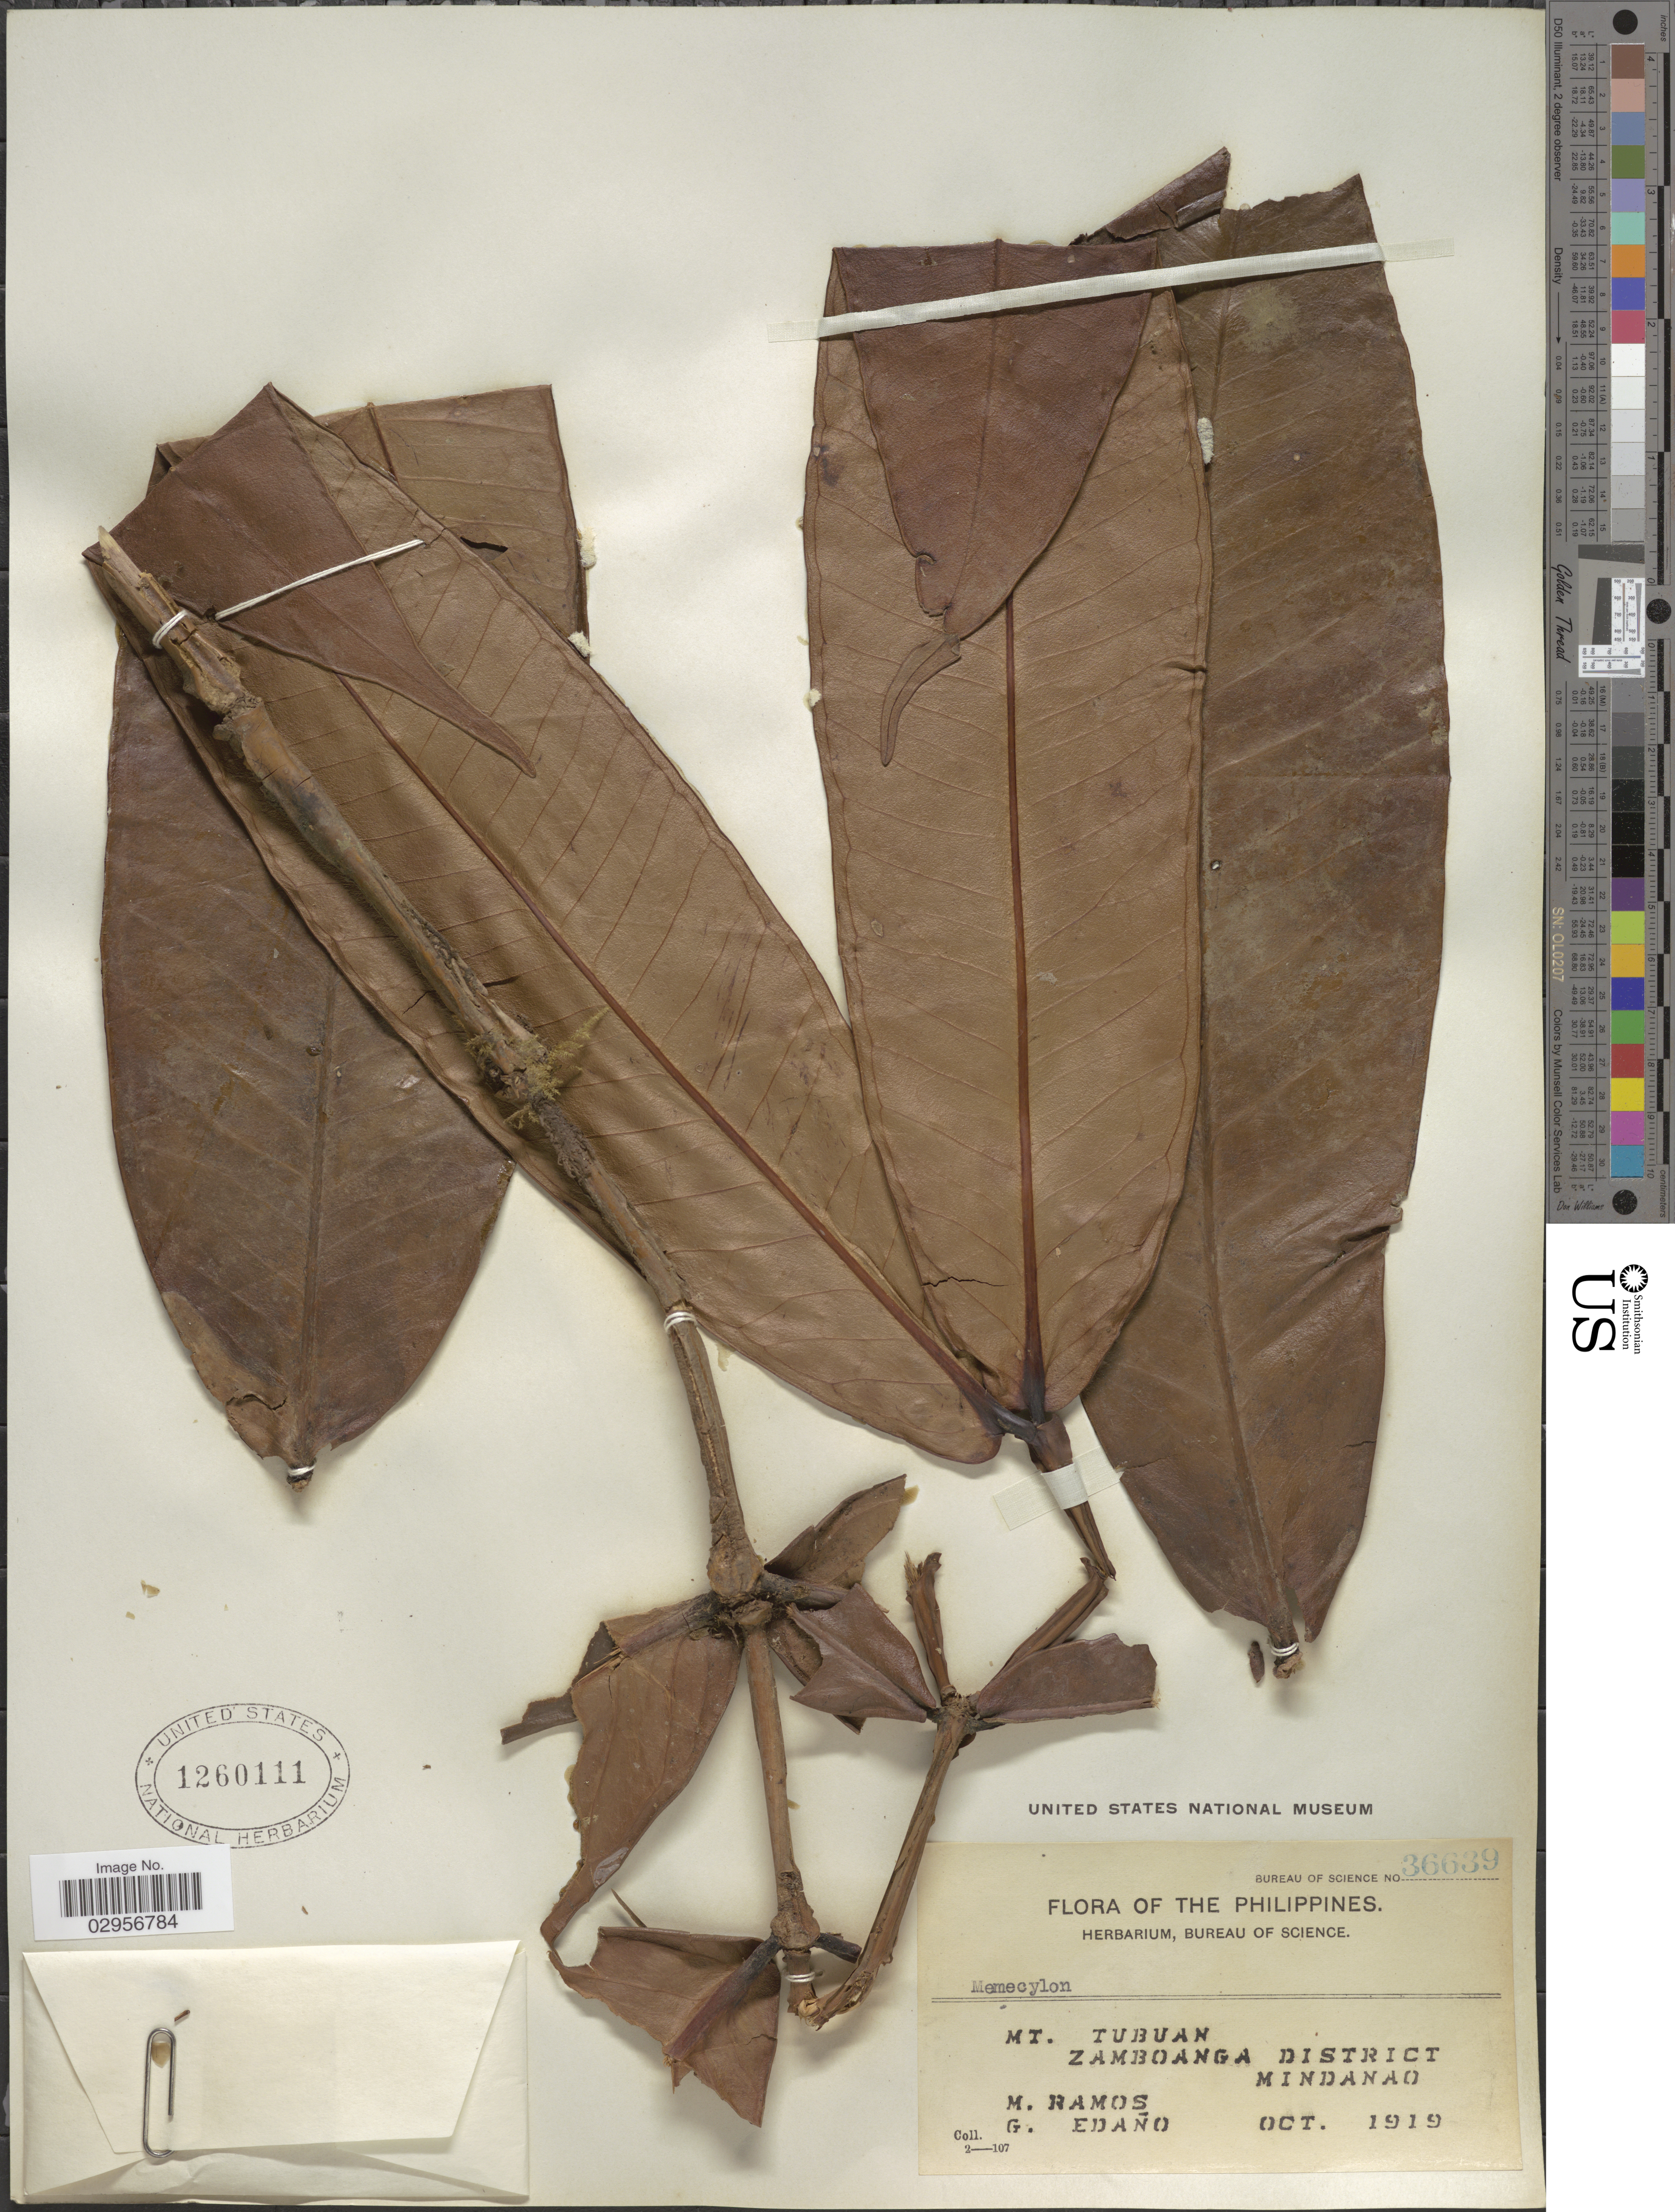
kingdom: Plantae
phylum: Tracheophyta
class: Magnoliopsida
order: Myrtales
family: Melastomataceae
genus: Memecylon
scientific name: Memecylon sp.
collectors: M. Ramos & G. Edaño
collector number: Bureau of Science 36639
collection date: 1919-10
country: Philippines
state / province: Zamboanga Peninsula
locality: Mt. Tubuan, Zamboanga District, Mindanao.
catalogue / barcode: US 1260111